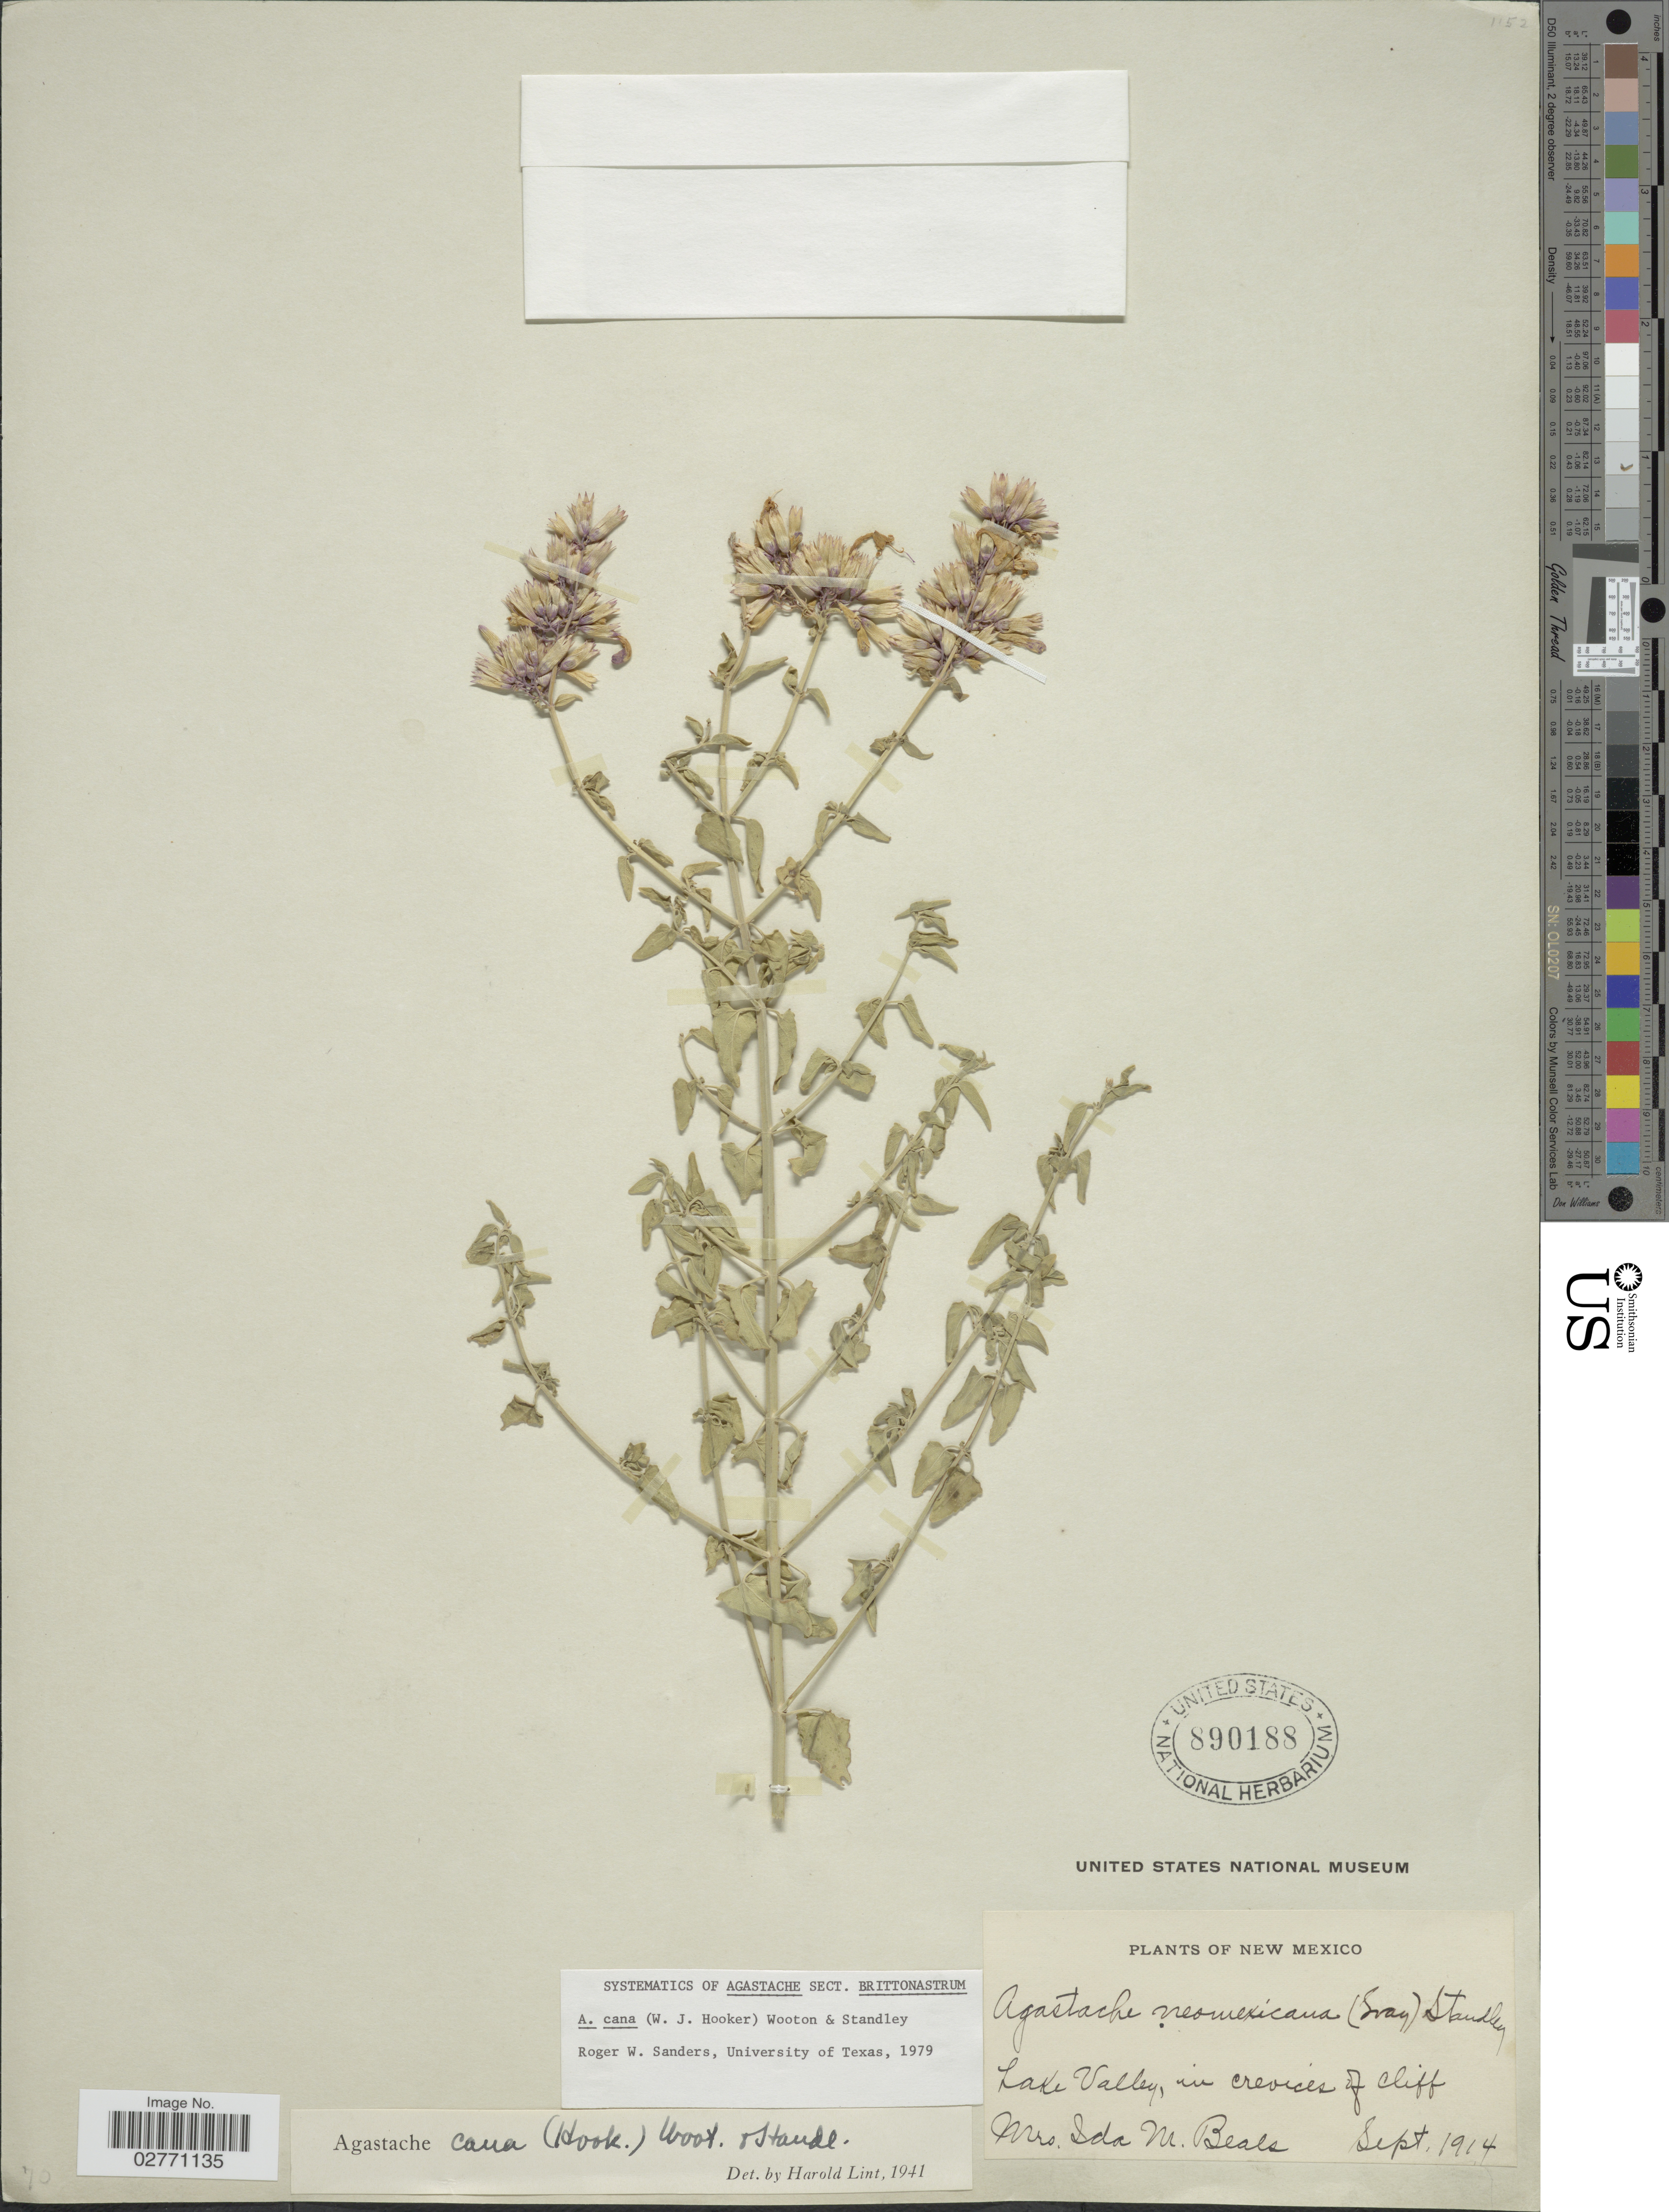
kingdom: Plantae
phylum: Tracheophyta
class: Magnoliopsida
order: Lamiales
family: Lamiaceae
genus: Agastache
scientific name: Agastache cana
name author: (Hook.) Wooton & Standl.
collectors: I. M. Beals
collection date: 1914-09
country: United States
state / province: New Mexico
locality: Lake Valley, in crevices of cliff.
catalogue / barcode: US 890188